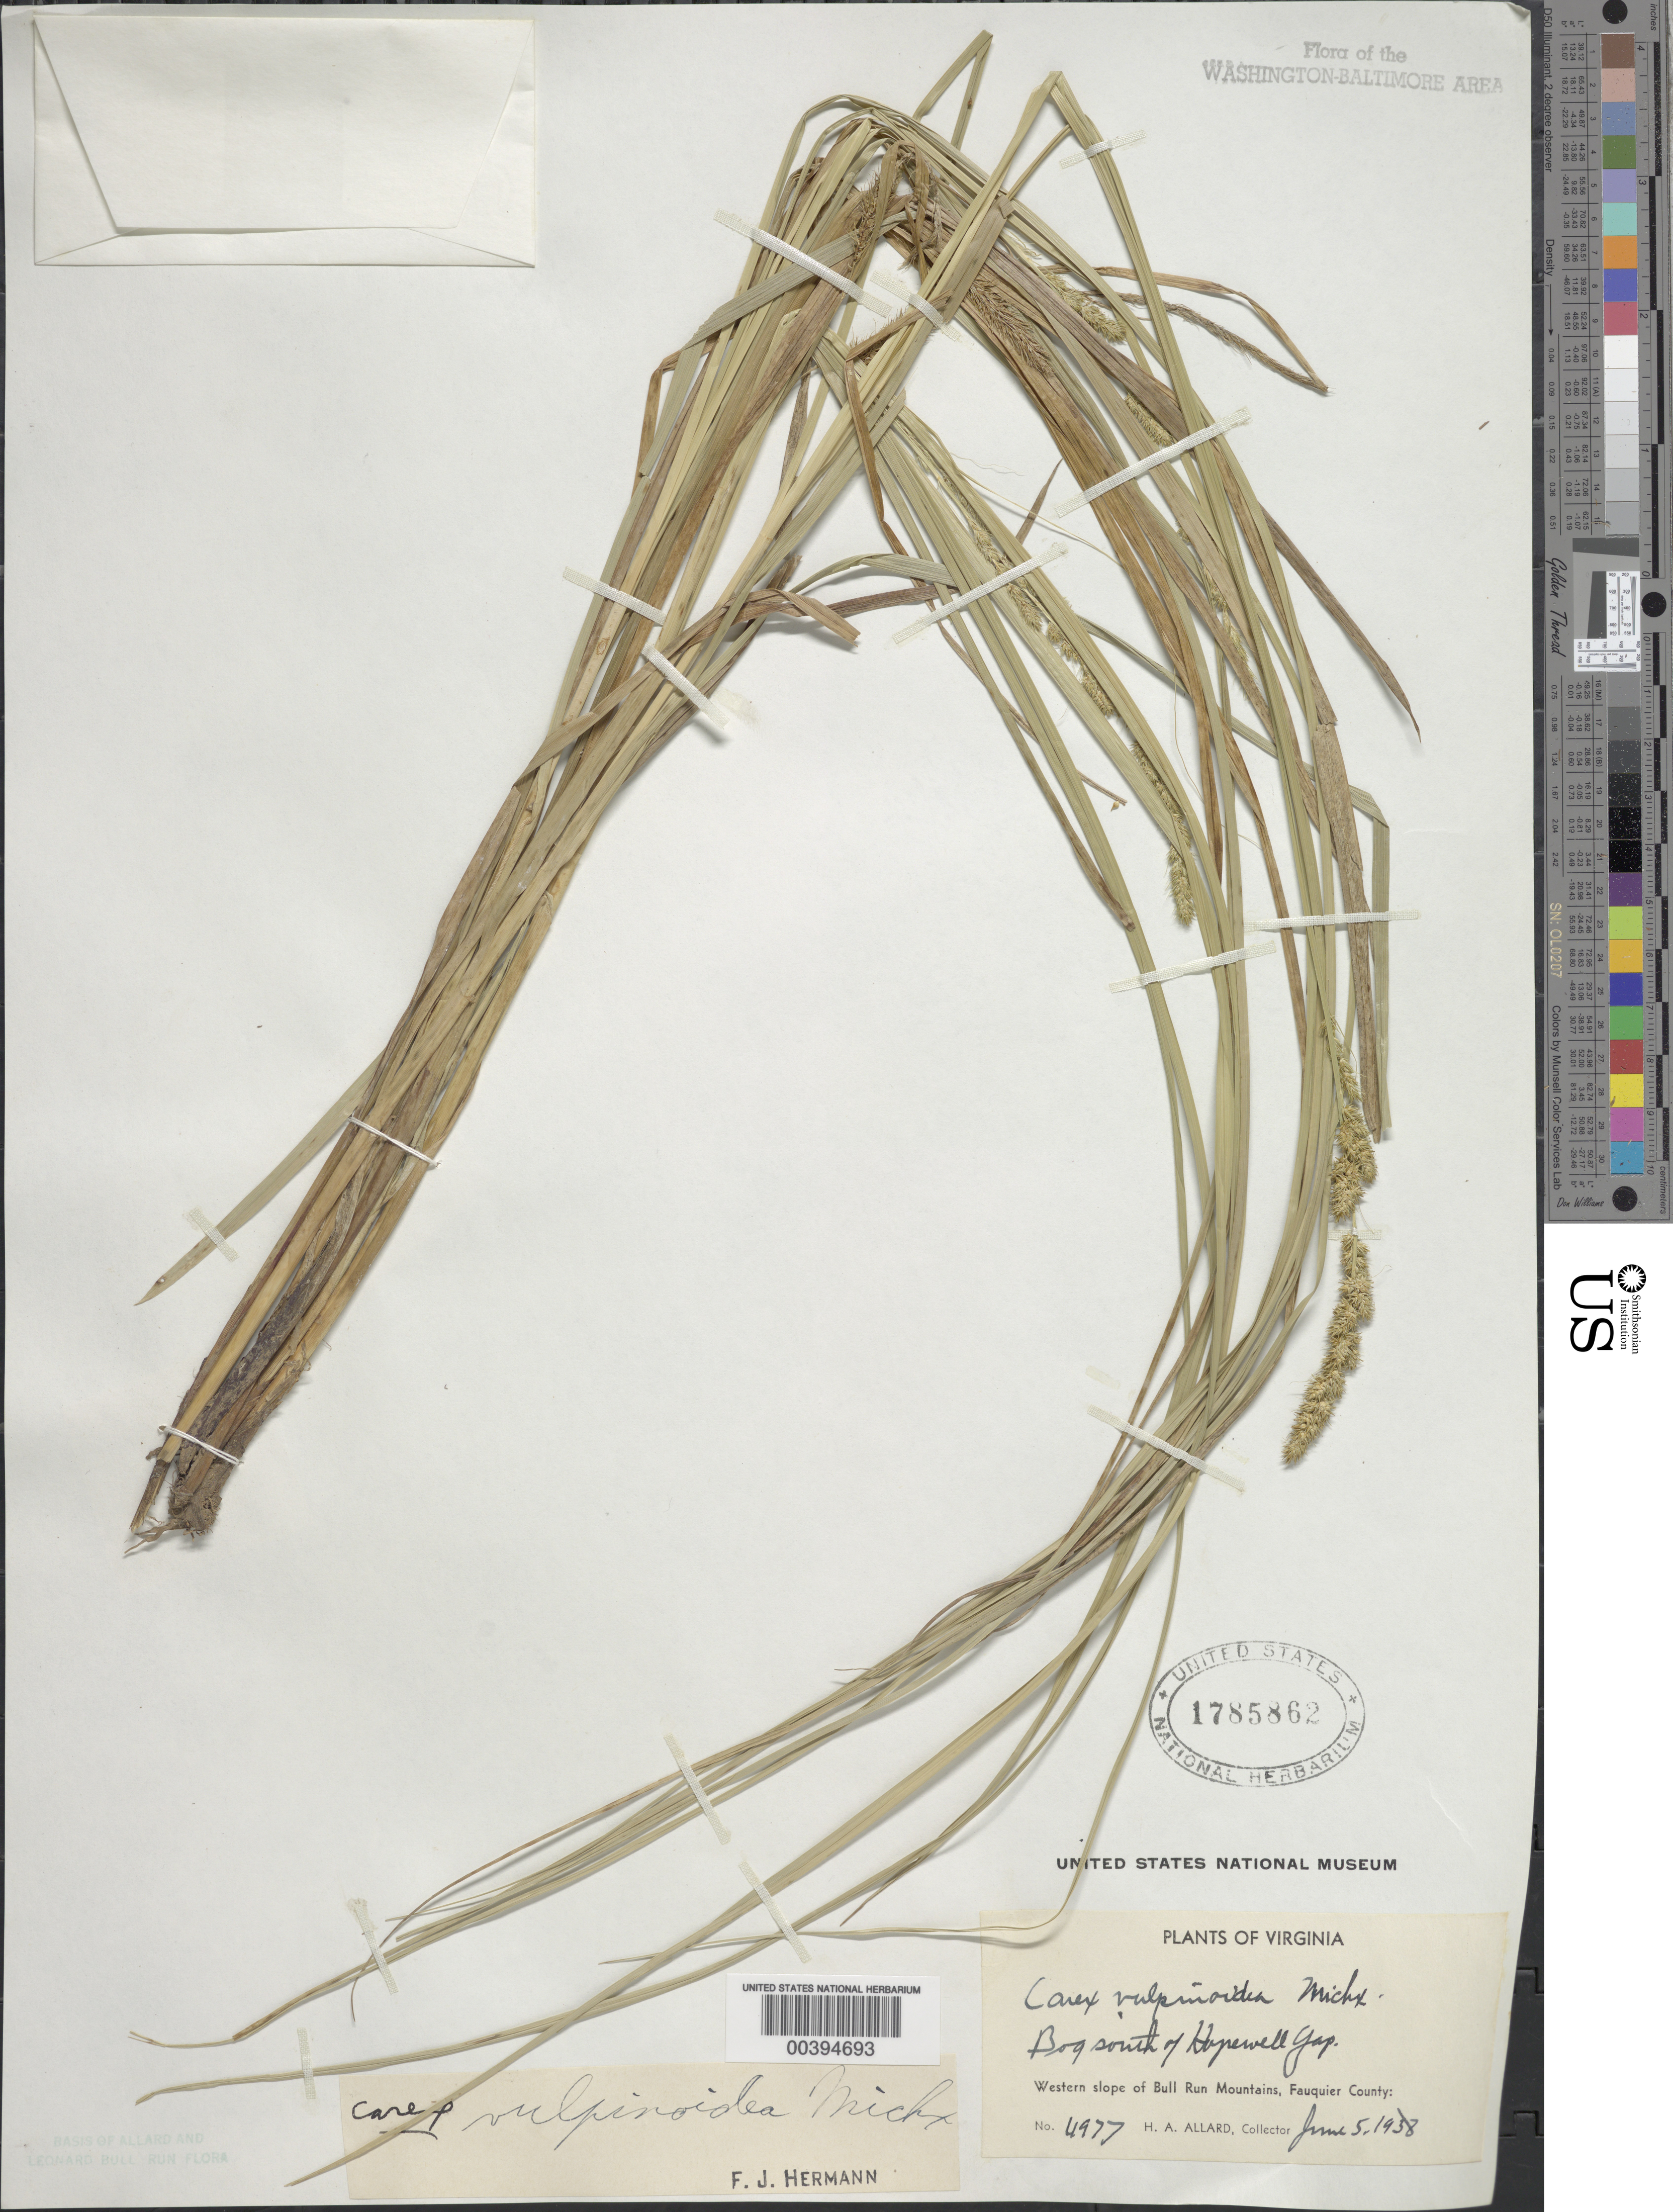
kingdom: Plantae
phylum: Tracheophyta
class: Liliopsida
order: Poales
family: Cyperaceae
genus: Carex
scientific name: Carex vulpinoidea Michx.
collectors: H. A. Allard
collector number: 4977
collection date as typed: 05 Jun 1938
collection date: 1938-06-05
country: United States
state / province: Virginia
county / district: Fauquier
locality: South of Hopewell Gap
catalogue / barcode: US 1785862